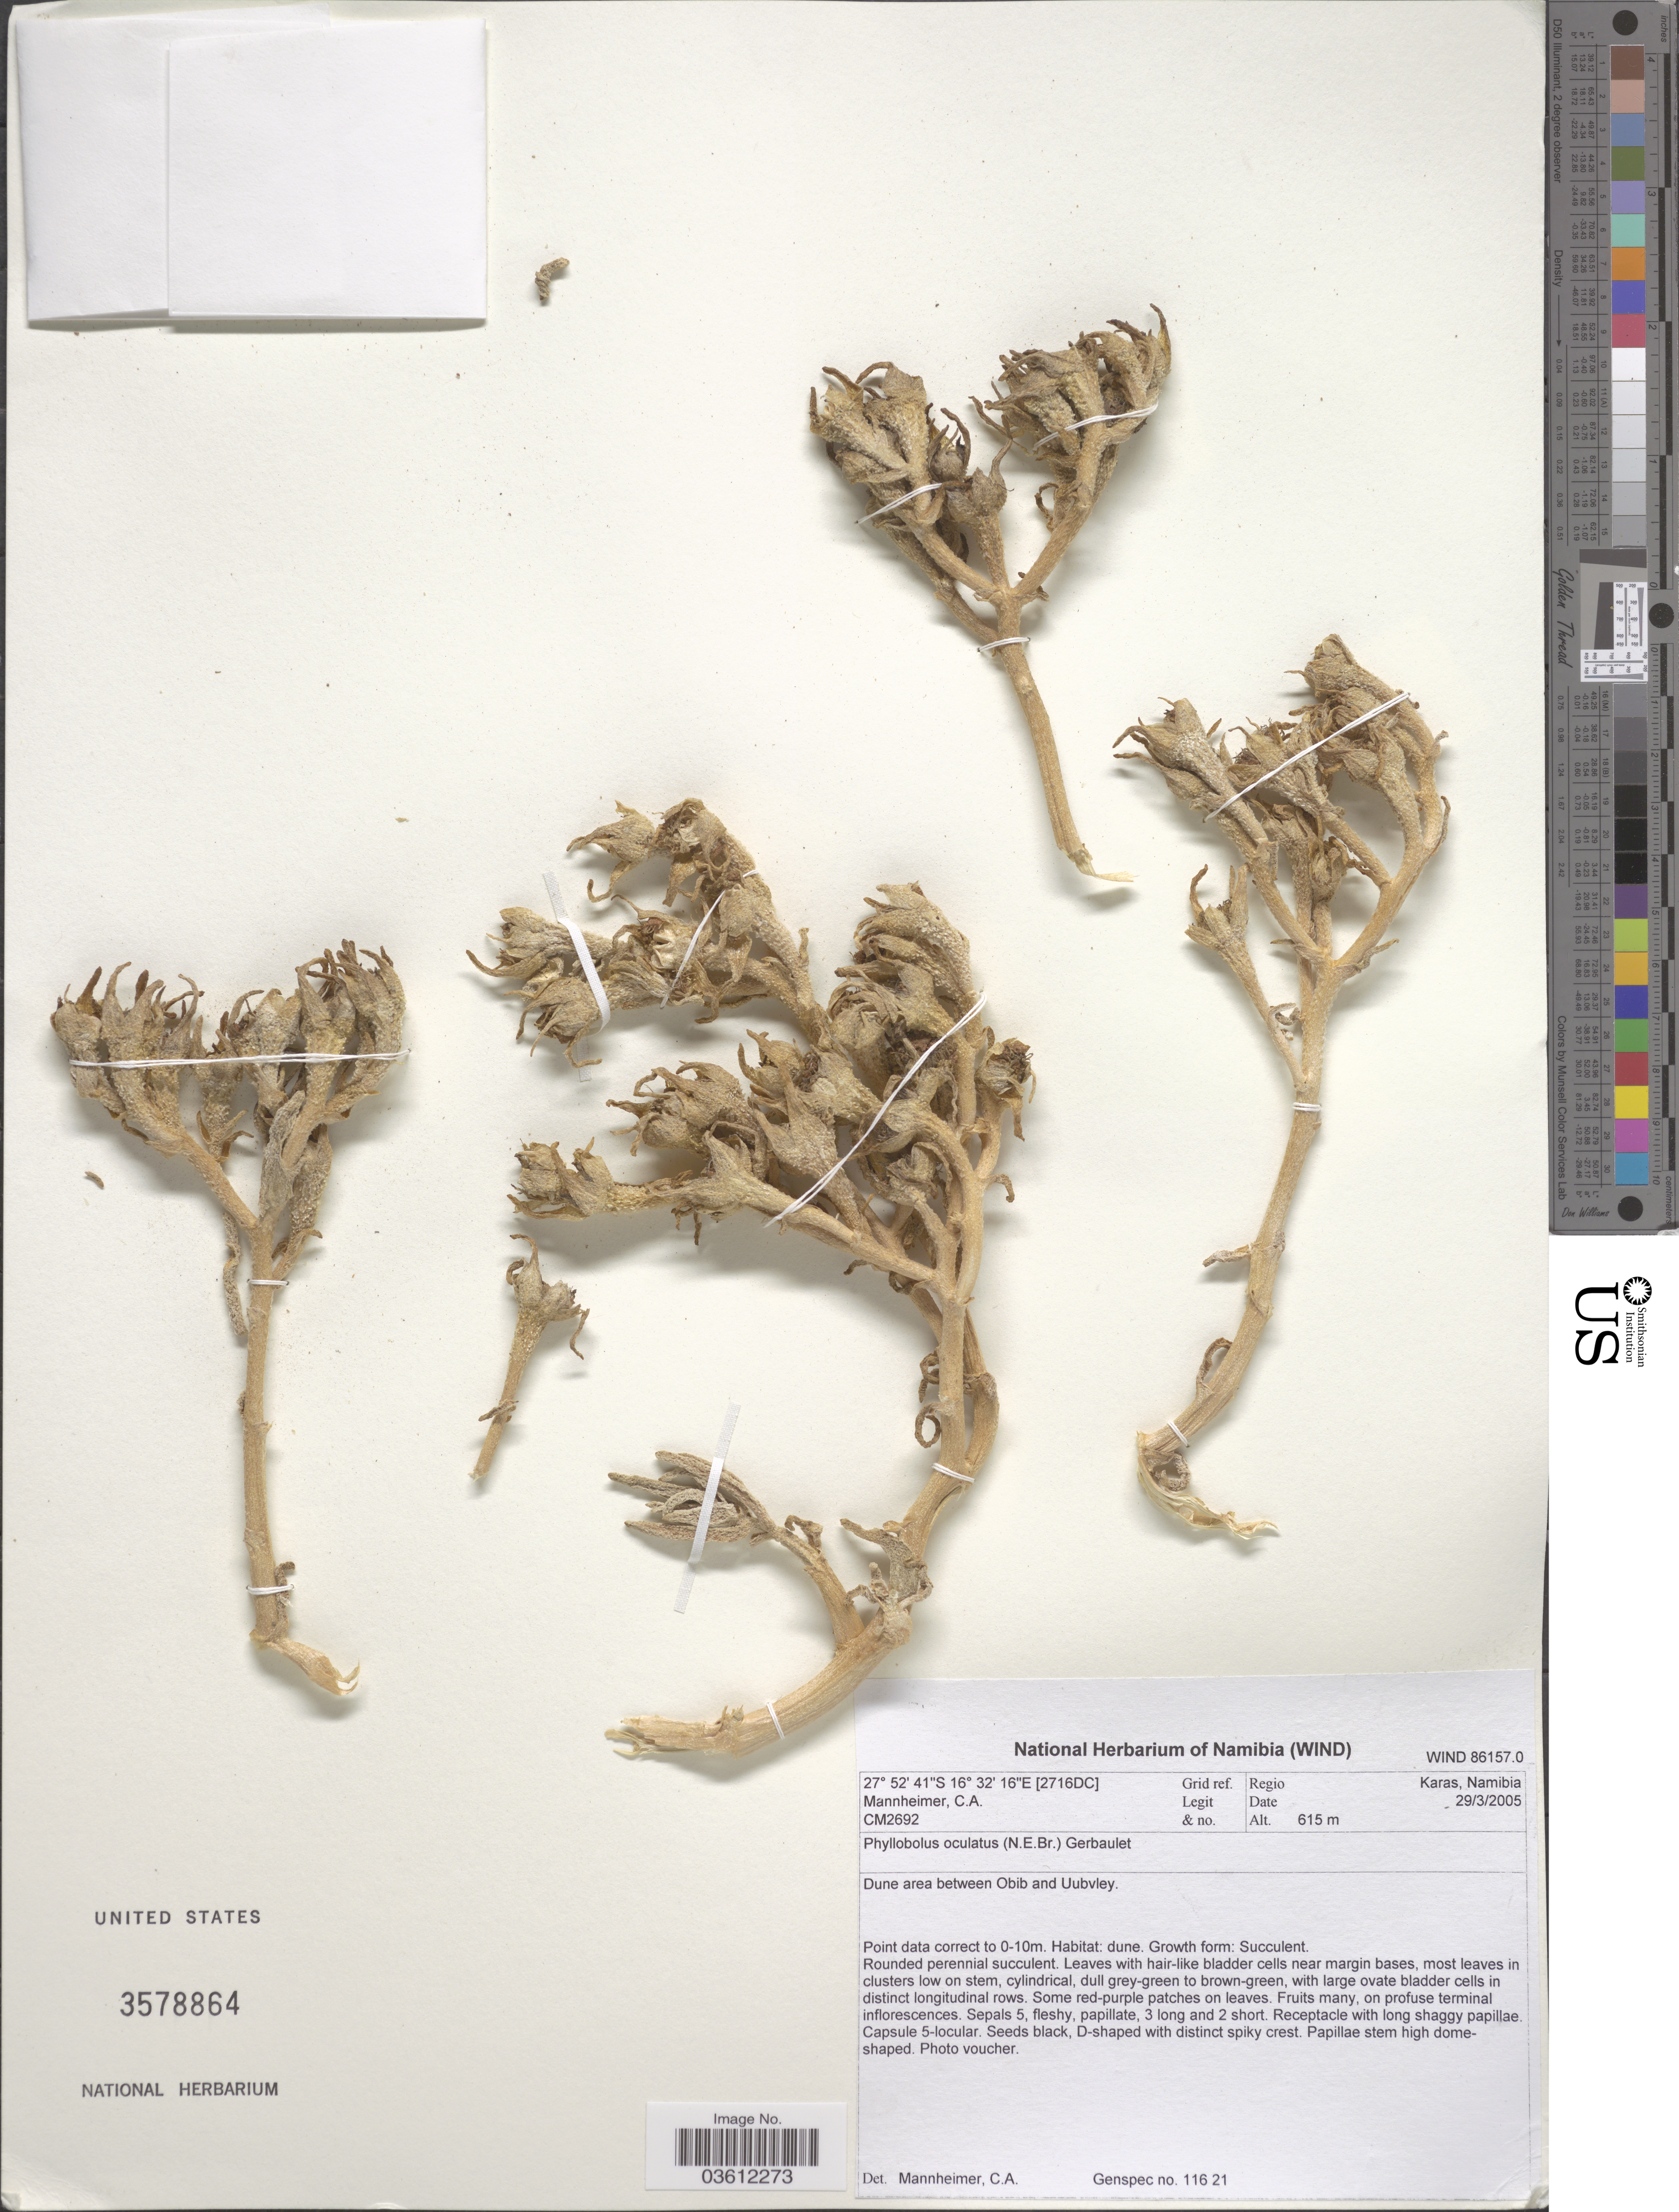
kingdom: Plantae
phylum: Tracheophyta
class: Magnoliopsida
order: Caryophyllales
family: Aizoaceae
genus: Mesembryanthemum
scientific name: Mesembryanthemum oculatum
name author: N.E. Br.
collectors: C. A. Mannheimer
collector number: CM2692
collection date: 2005-03-29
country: Namibia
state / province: Karas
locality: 2716DC Grid ref. Dune area between Obib and Uubvley.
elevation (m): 615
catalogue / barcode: US 3578864